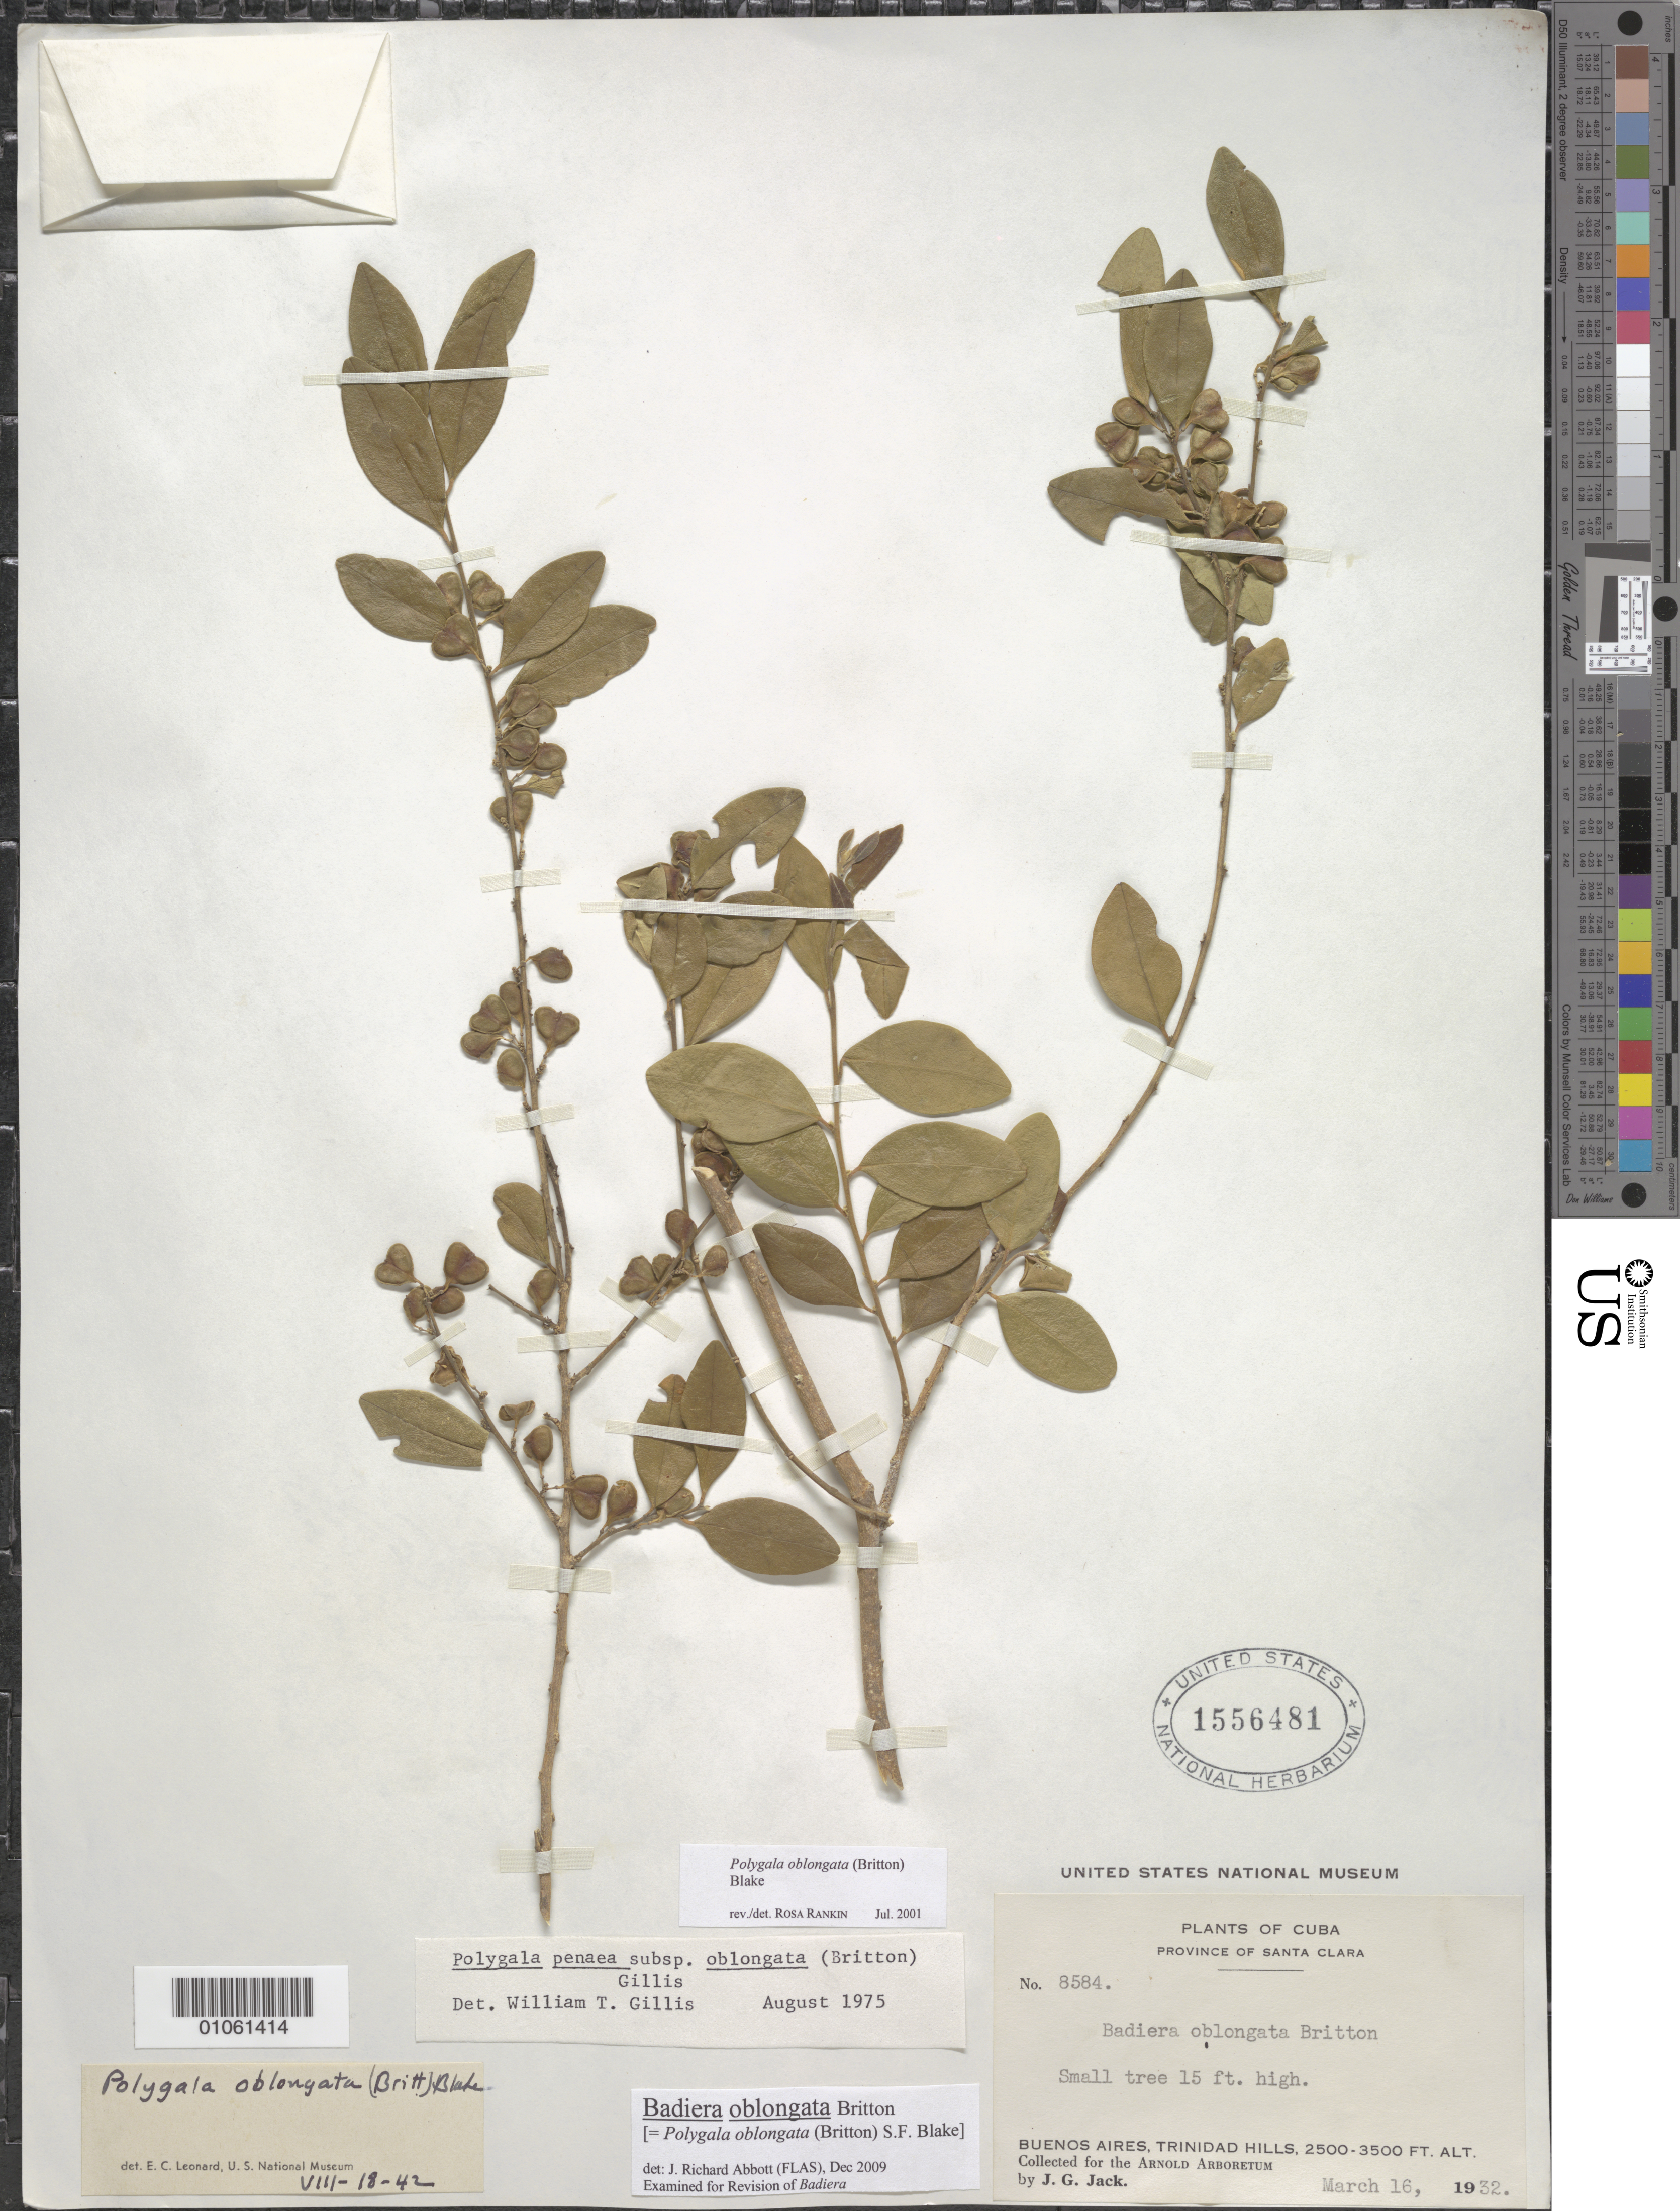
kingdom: Plantae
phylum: Tracheophyta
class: Magnoliopsida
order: Fabales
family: Polygalaceae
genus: Badiera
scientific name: Badiera oblongata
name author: Britton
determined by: Abbott, J. R., (FLAS)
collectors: J. G. Jack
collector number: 8584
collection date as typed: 16 Mar 1932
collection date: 1932-03-16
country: Cuba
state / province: Santa Clara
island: Cuba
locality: Buenos Aires, Trinidad Hills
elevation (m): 762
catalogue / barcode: US 1556481